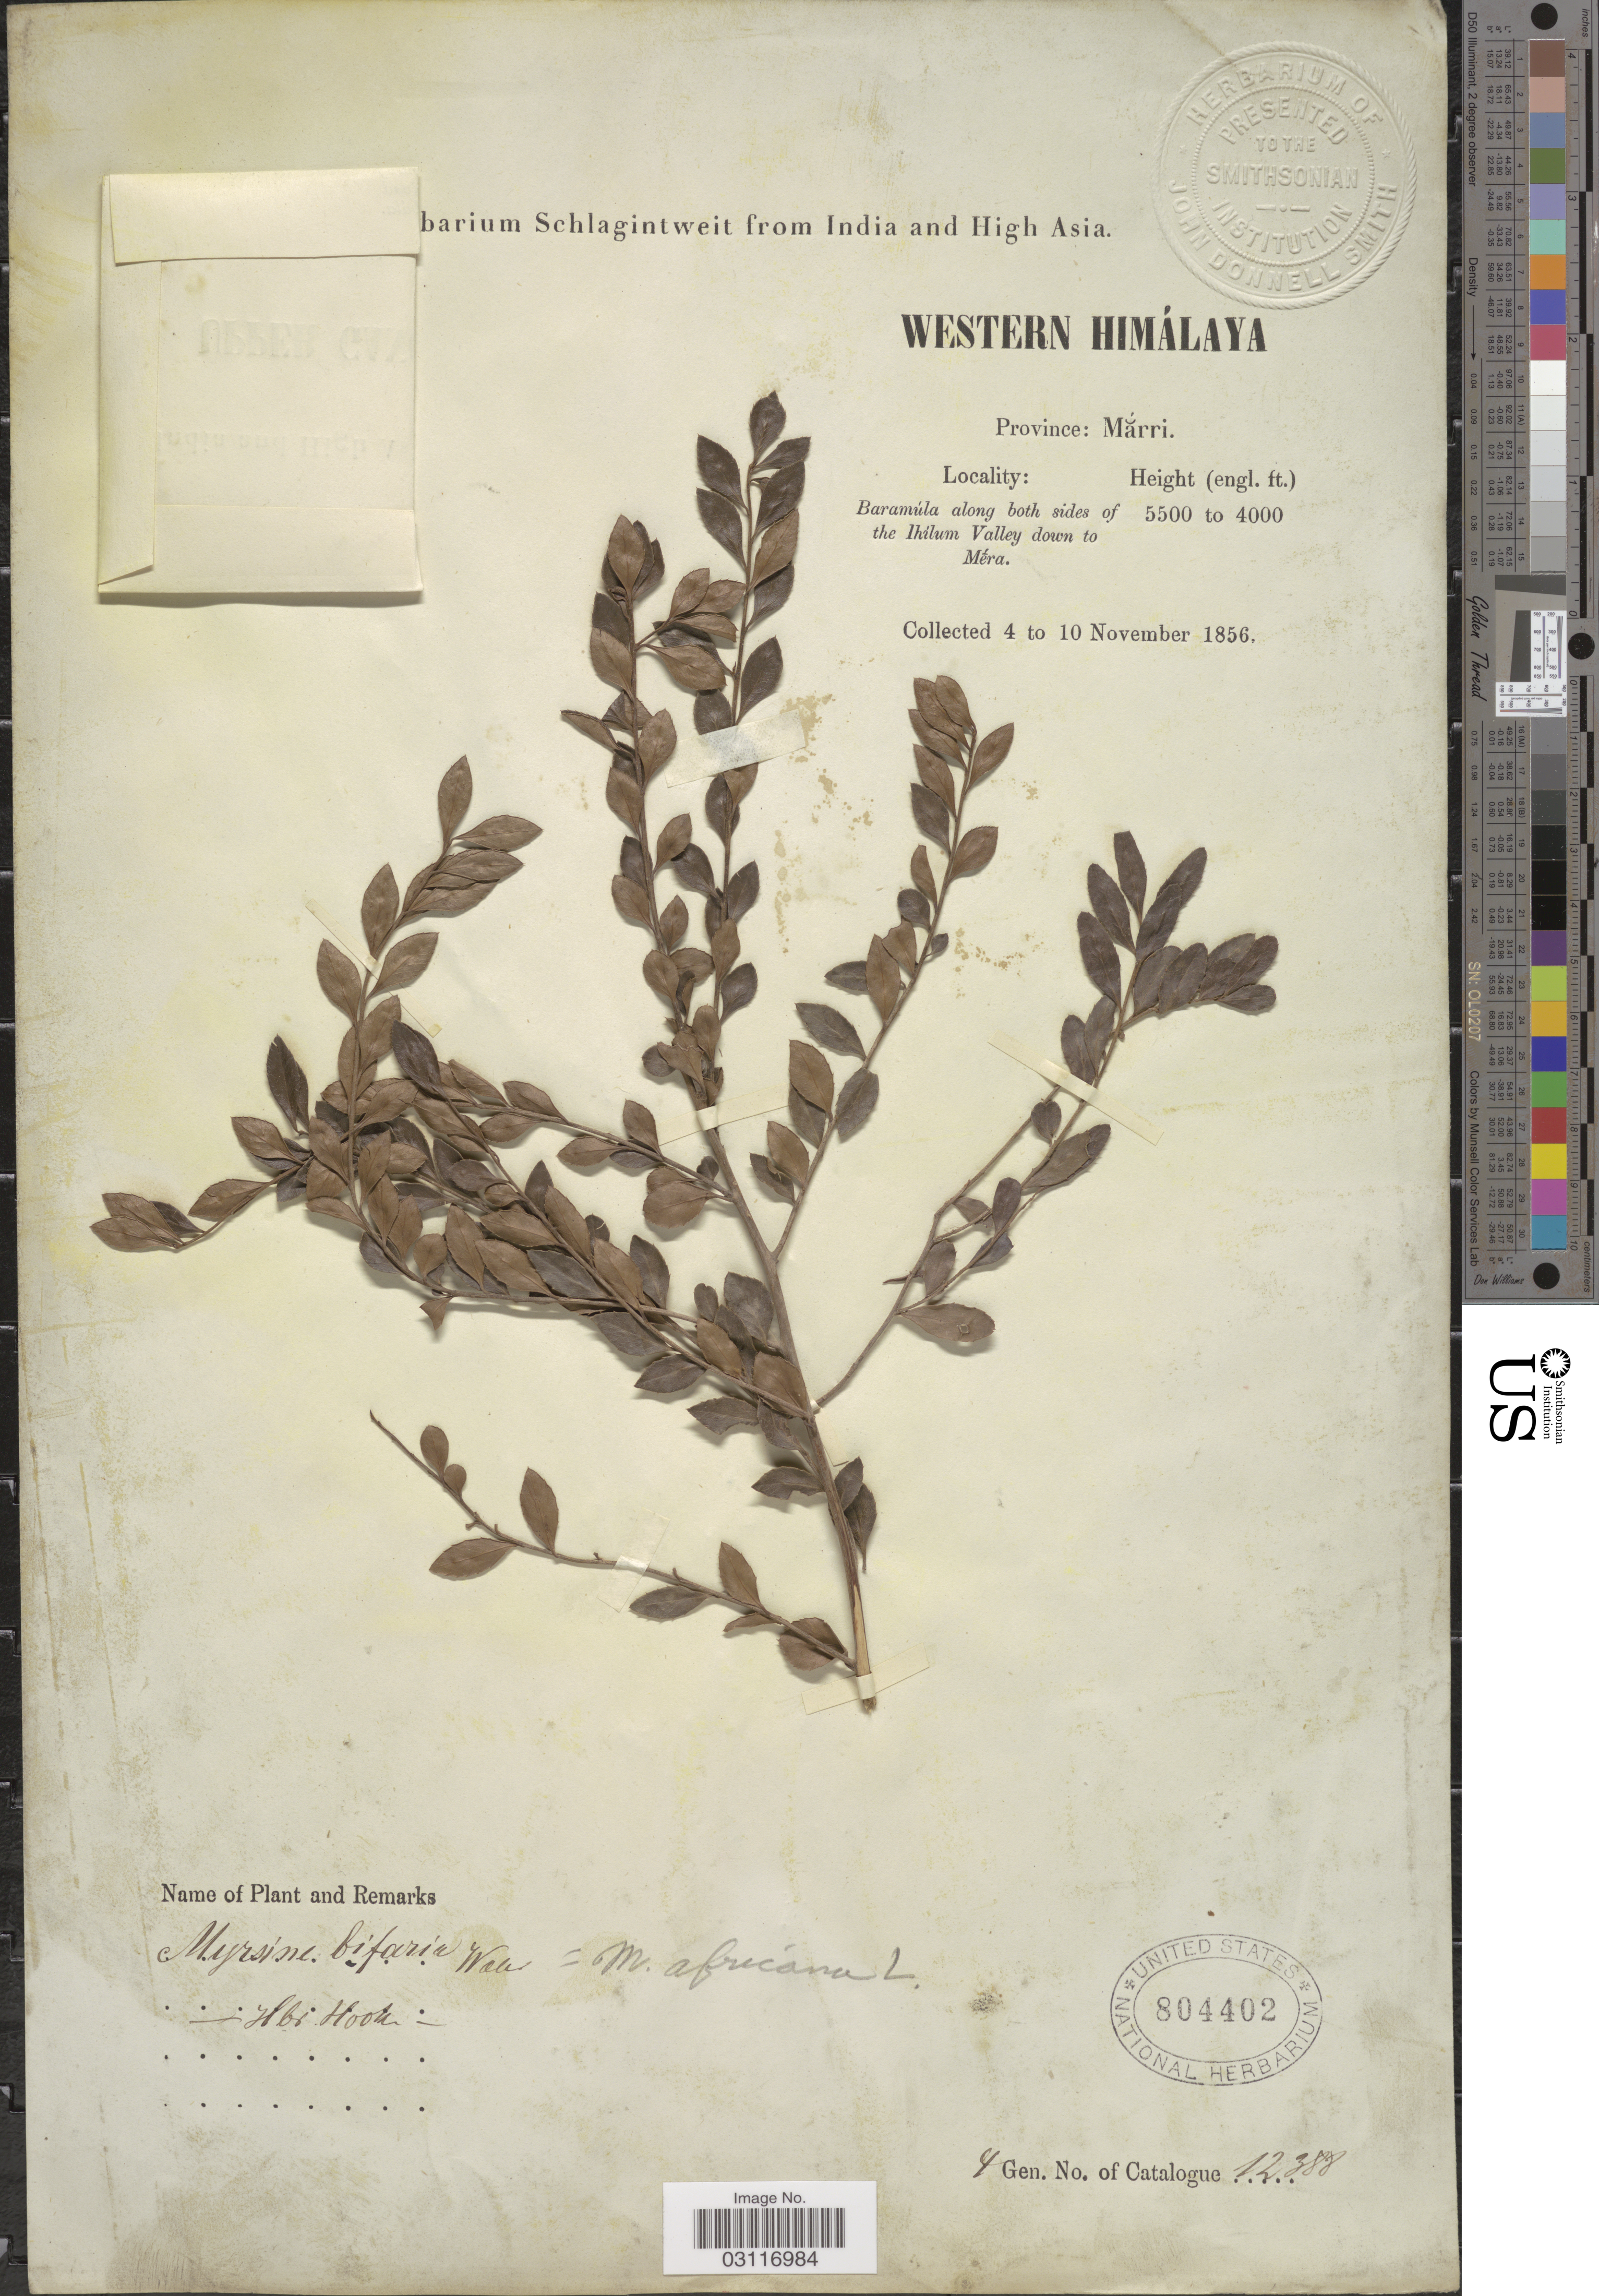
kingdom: Plantae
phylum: Tracheophyta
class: Magnoliopsida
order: Ericales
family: Primulaceae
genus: Myrsine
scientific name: Myrsine africana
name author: L.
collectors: ex herb. Schlagintweit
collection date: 1856-11-04/1856-11-10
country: Pakistan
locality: Western Himálaya. Province: Marri. Baramúla along both sides of the Ihílum Valley down to Méra.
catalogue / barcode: US 804402